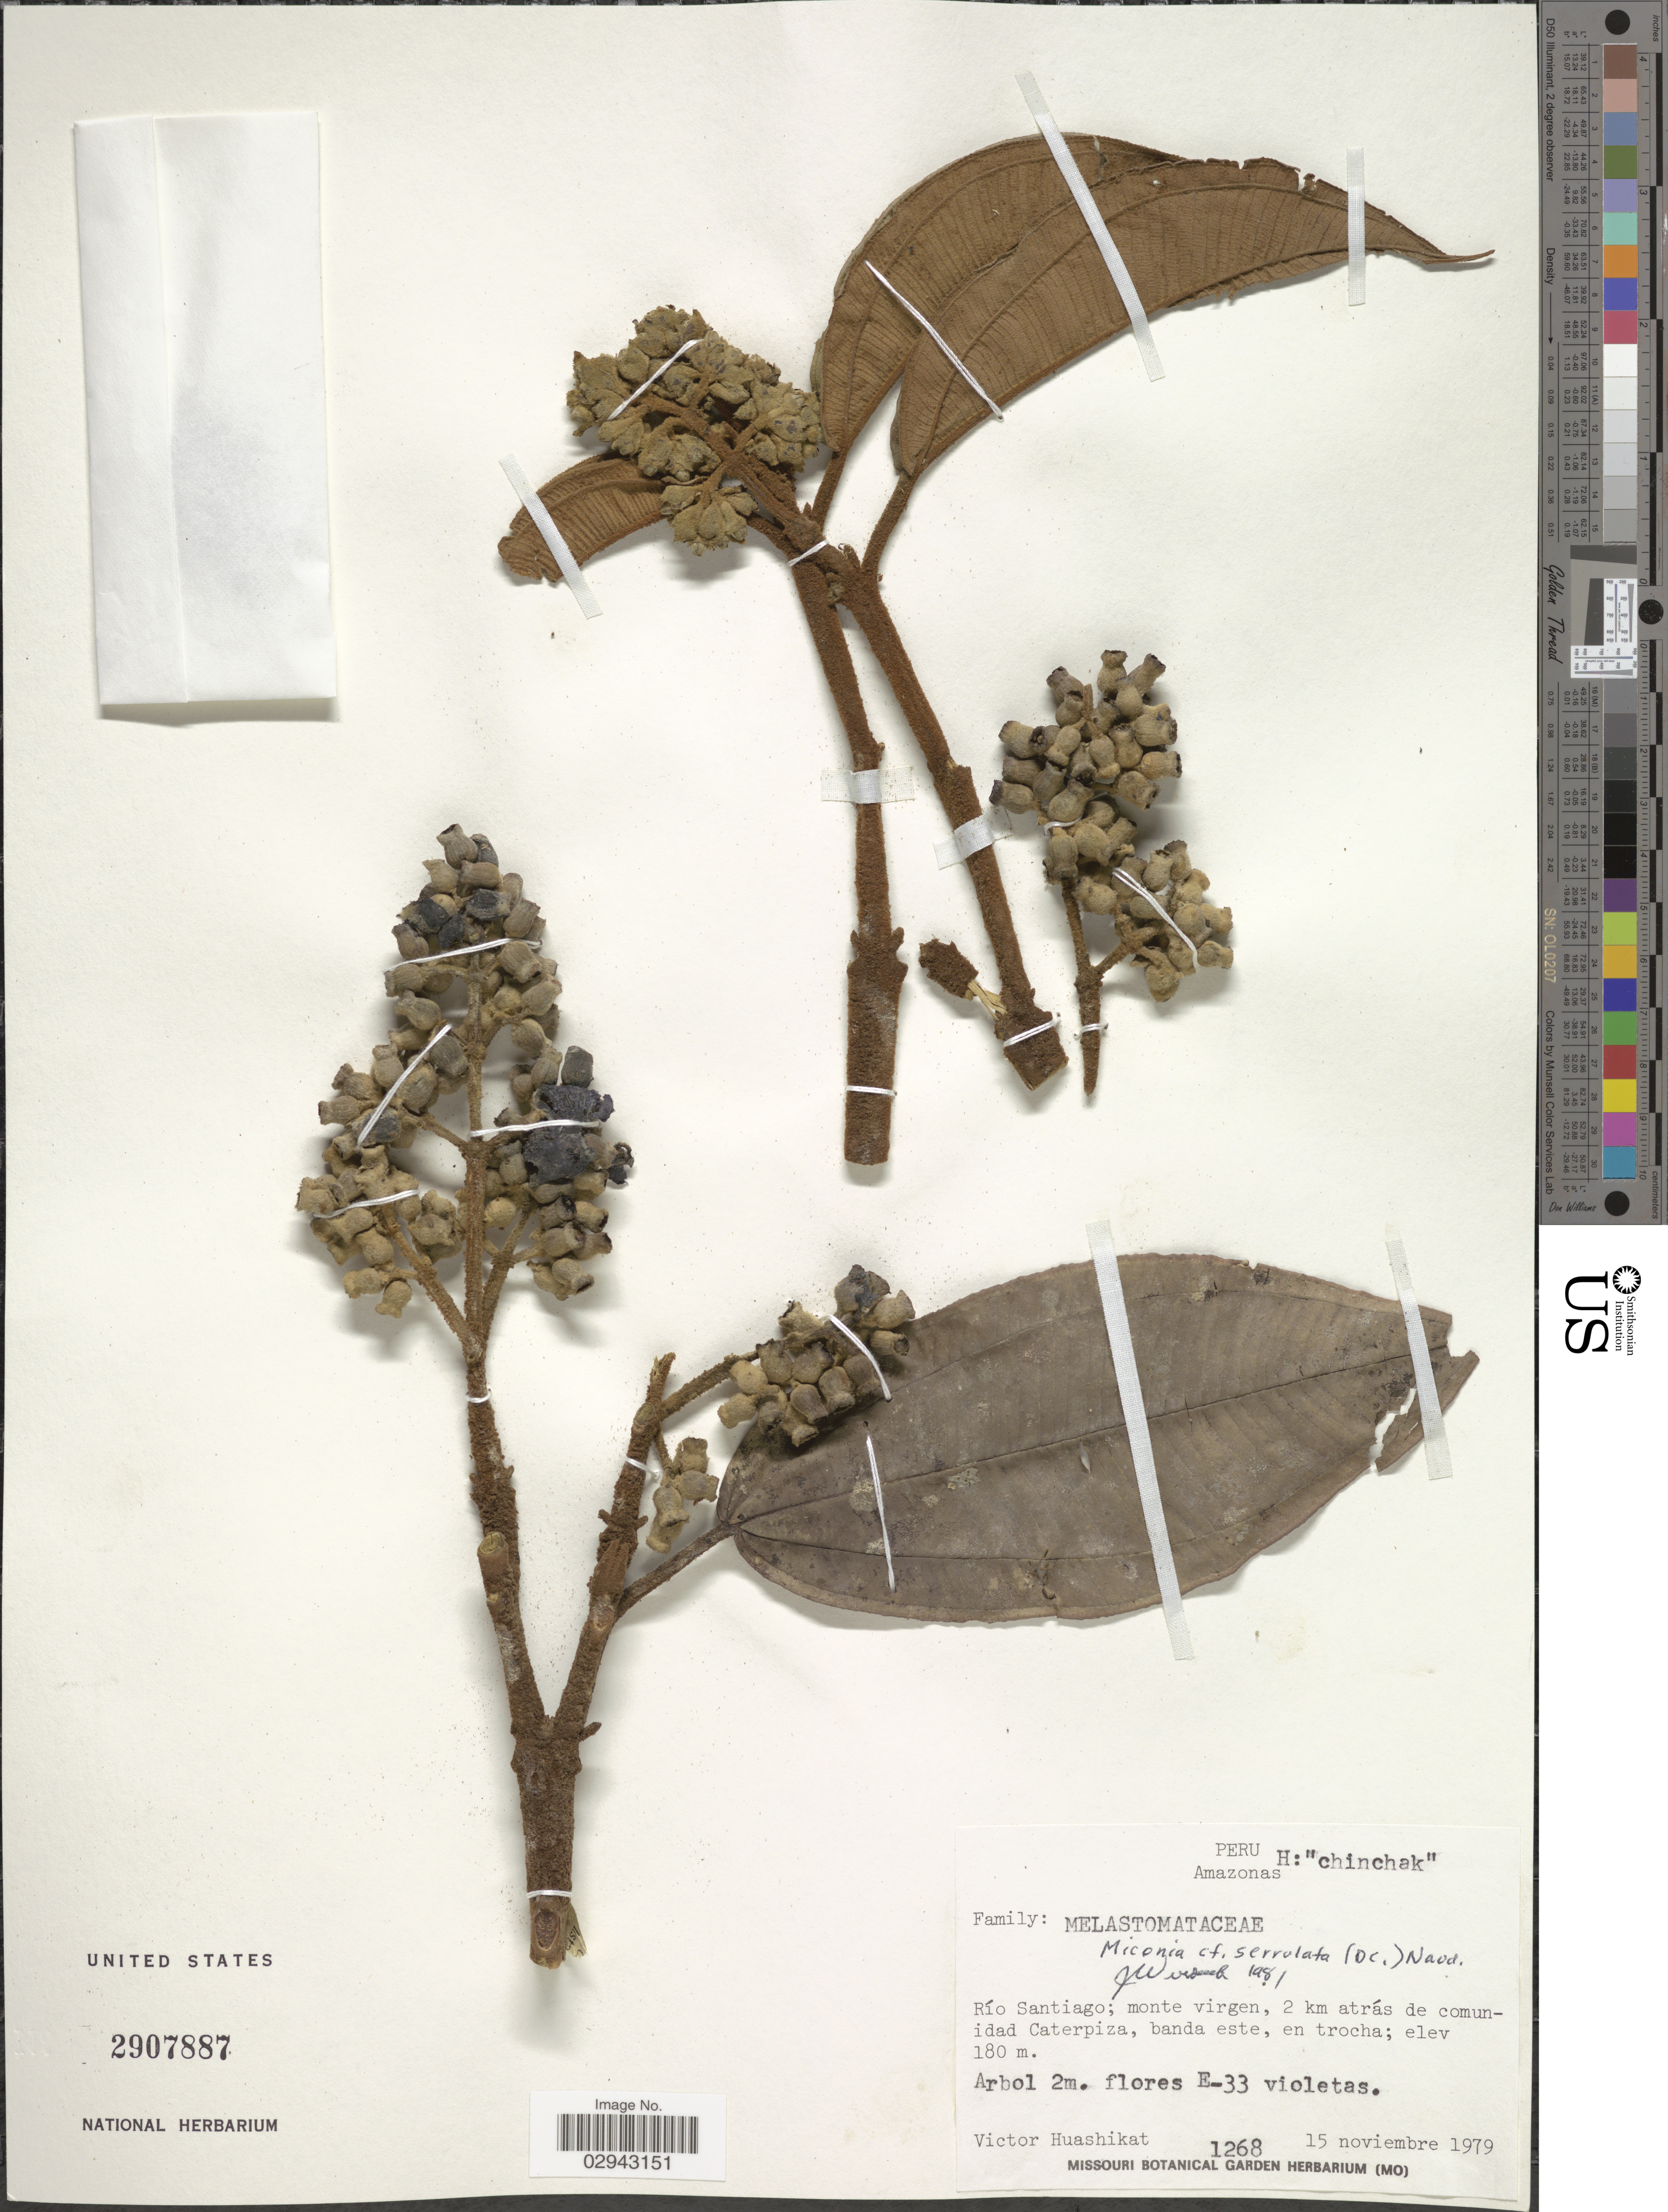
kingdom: Plantae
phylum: Tracheophyta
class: Magnoliopsida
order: Myrtales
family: Melastomataceae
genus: Miconia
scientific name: Miconia serrulata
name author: (DC.) Naudin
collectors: V. Huashikat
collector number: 1268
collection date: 1979-11-15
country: Peru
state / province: Amazonas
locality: Río Santiago; monte virgen, 2 km atrás de comunidad Caterpiza.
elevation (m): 180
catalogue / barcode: US 2907887